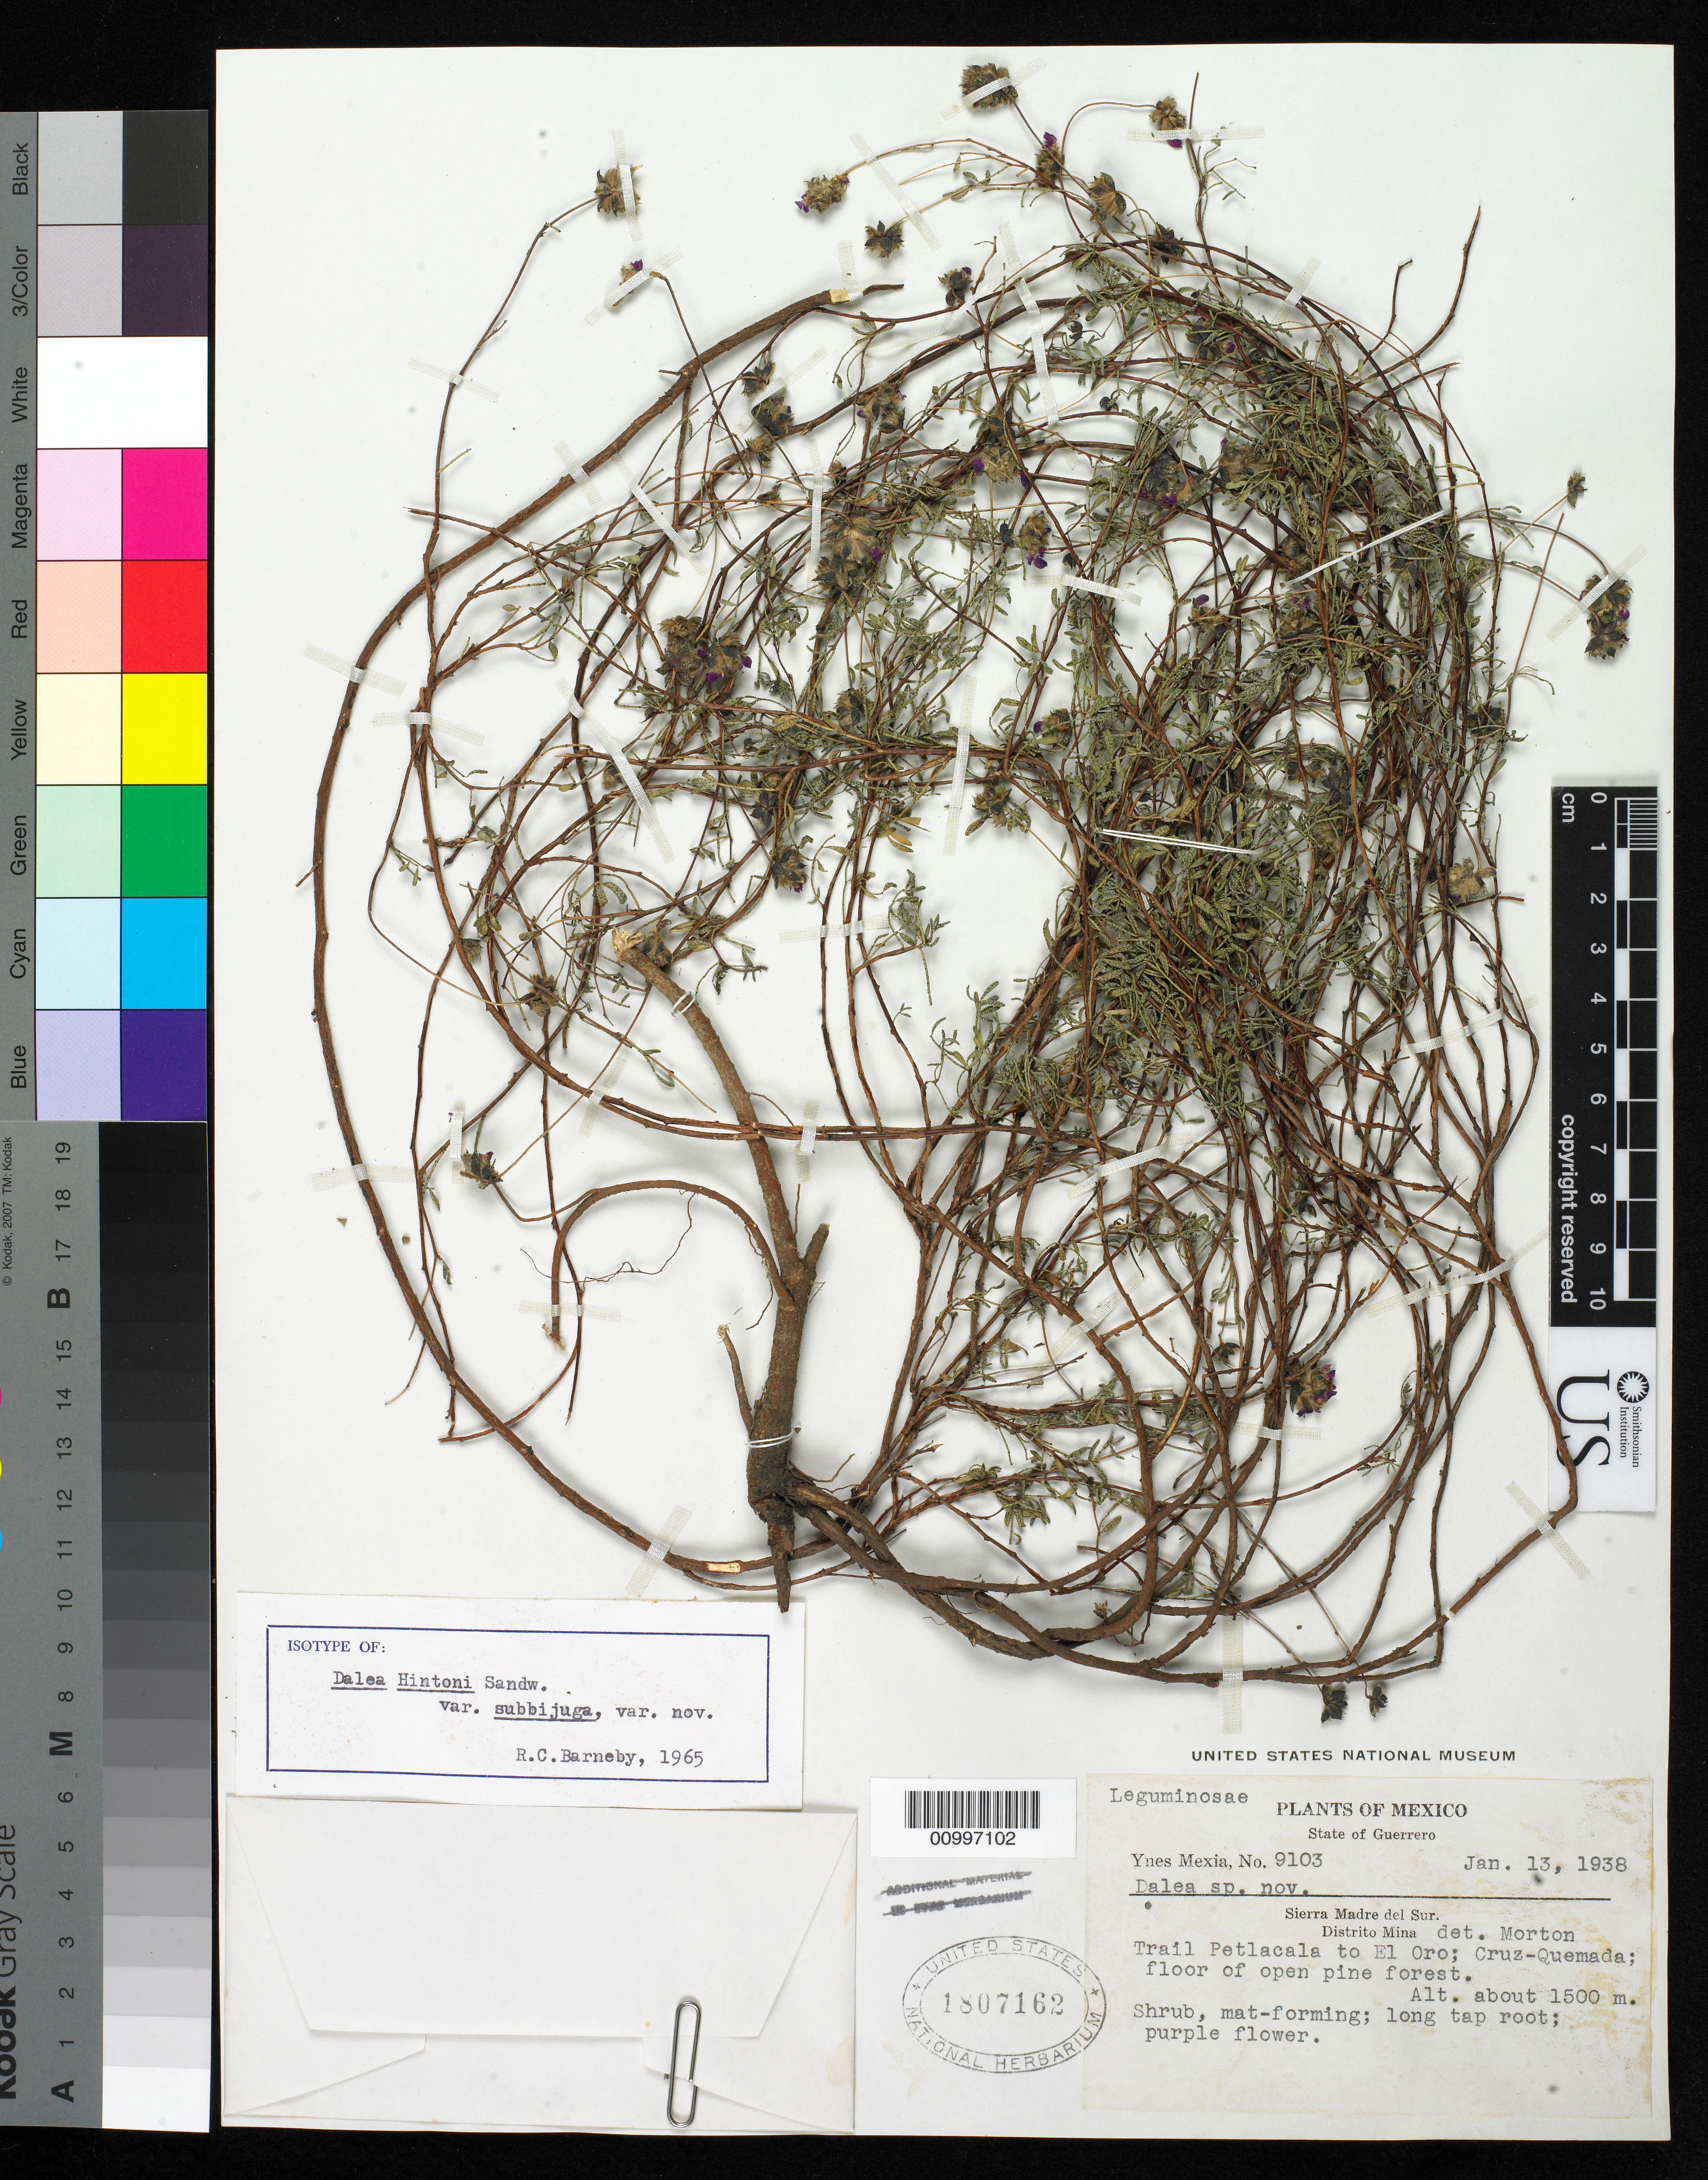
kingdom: Plantae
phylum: Tracheophyta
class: Magnoliopsida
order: Fabales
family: Fabaceae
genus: Dalea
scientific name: Dalea hintonii var. subbijuga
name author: Barneby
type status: Isotype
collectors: Y. Mexia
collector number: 9103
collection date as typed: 13 Jan 1938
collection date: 1938-01-13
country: Mexico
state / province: Guerrero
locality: Sierra Madre del Sur. Disrito Mina. Trail Petlacala to El Oro; Cruz-Quemada.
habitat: Floor of open pine forest.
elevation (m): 1500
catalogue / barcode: US 1807162